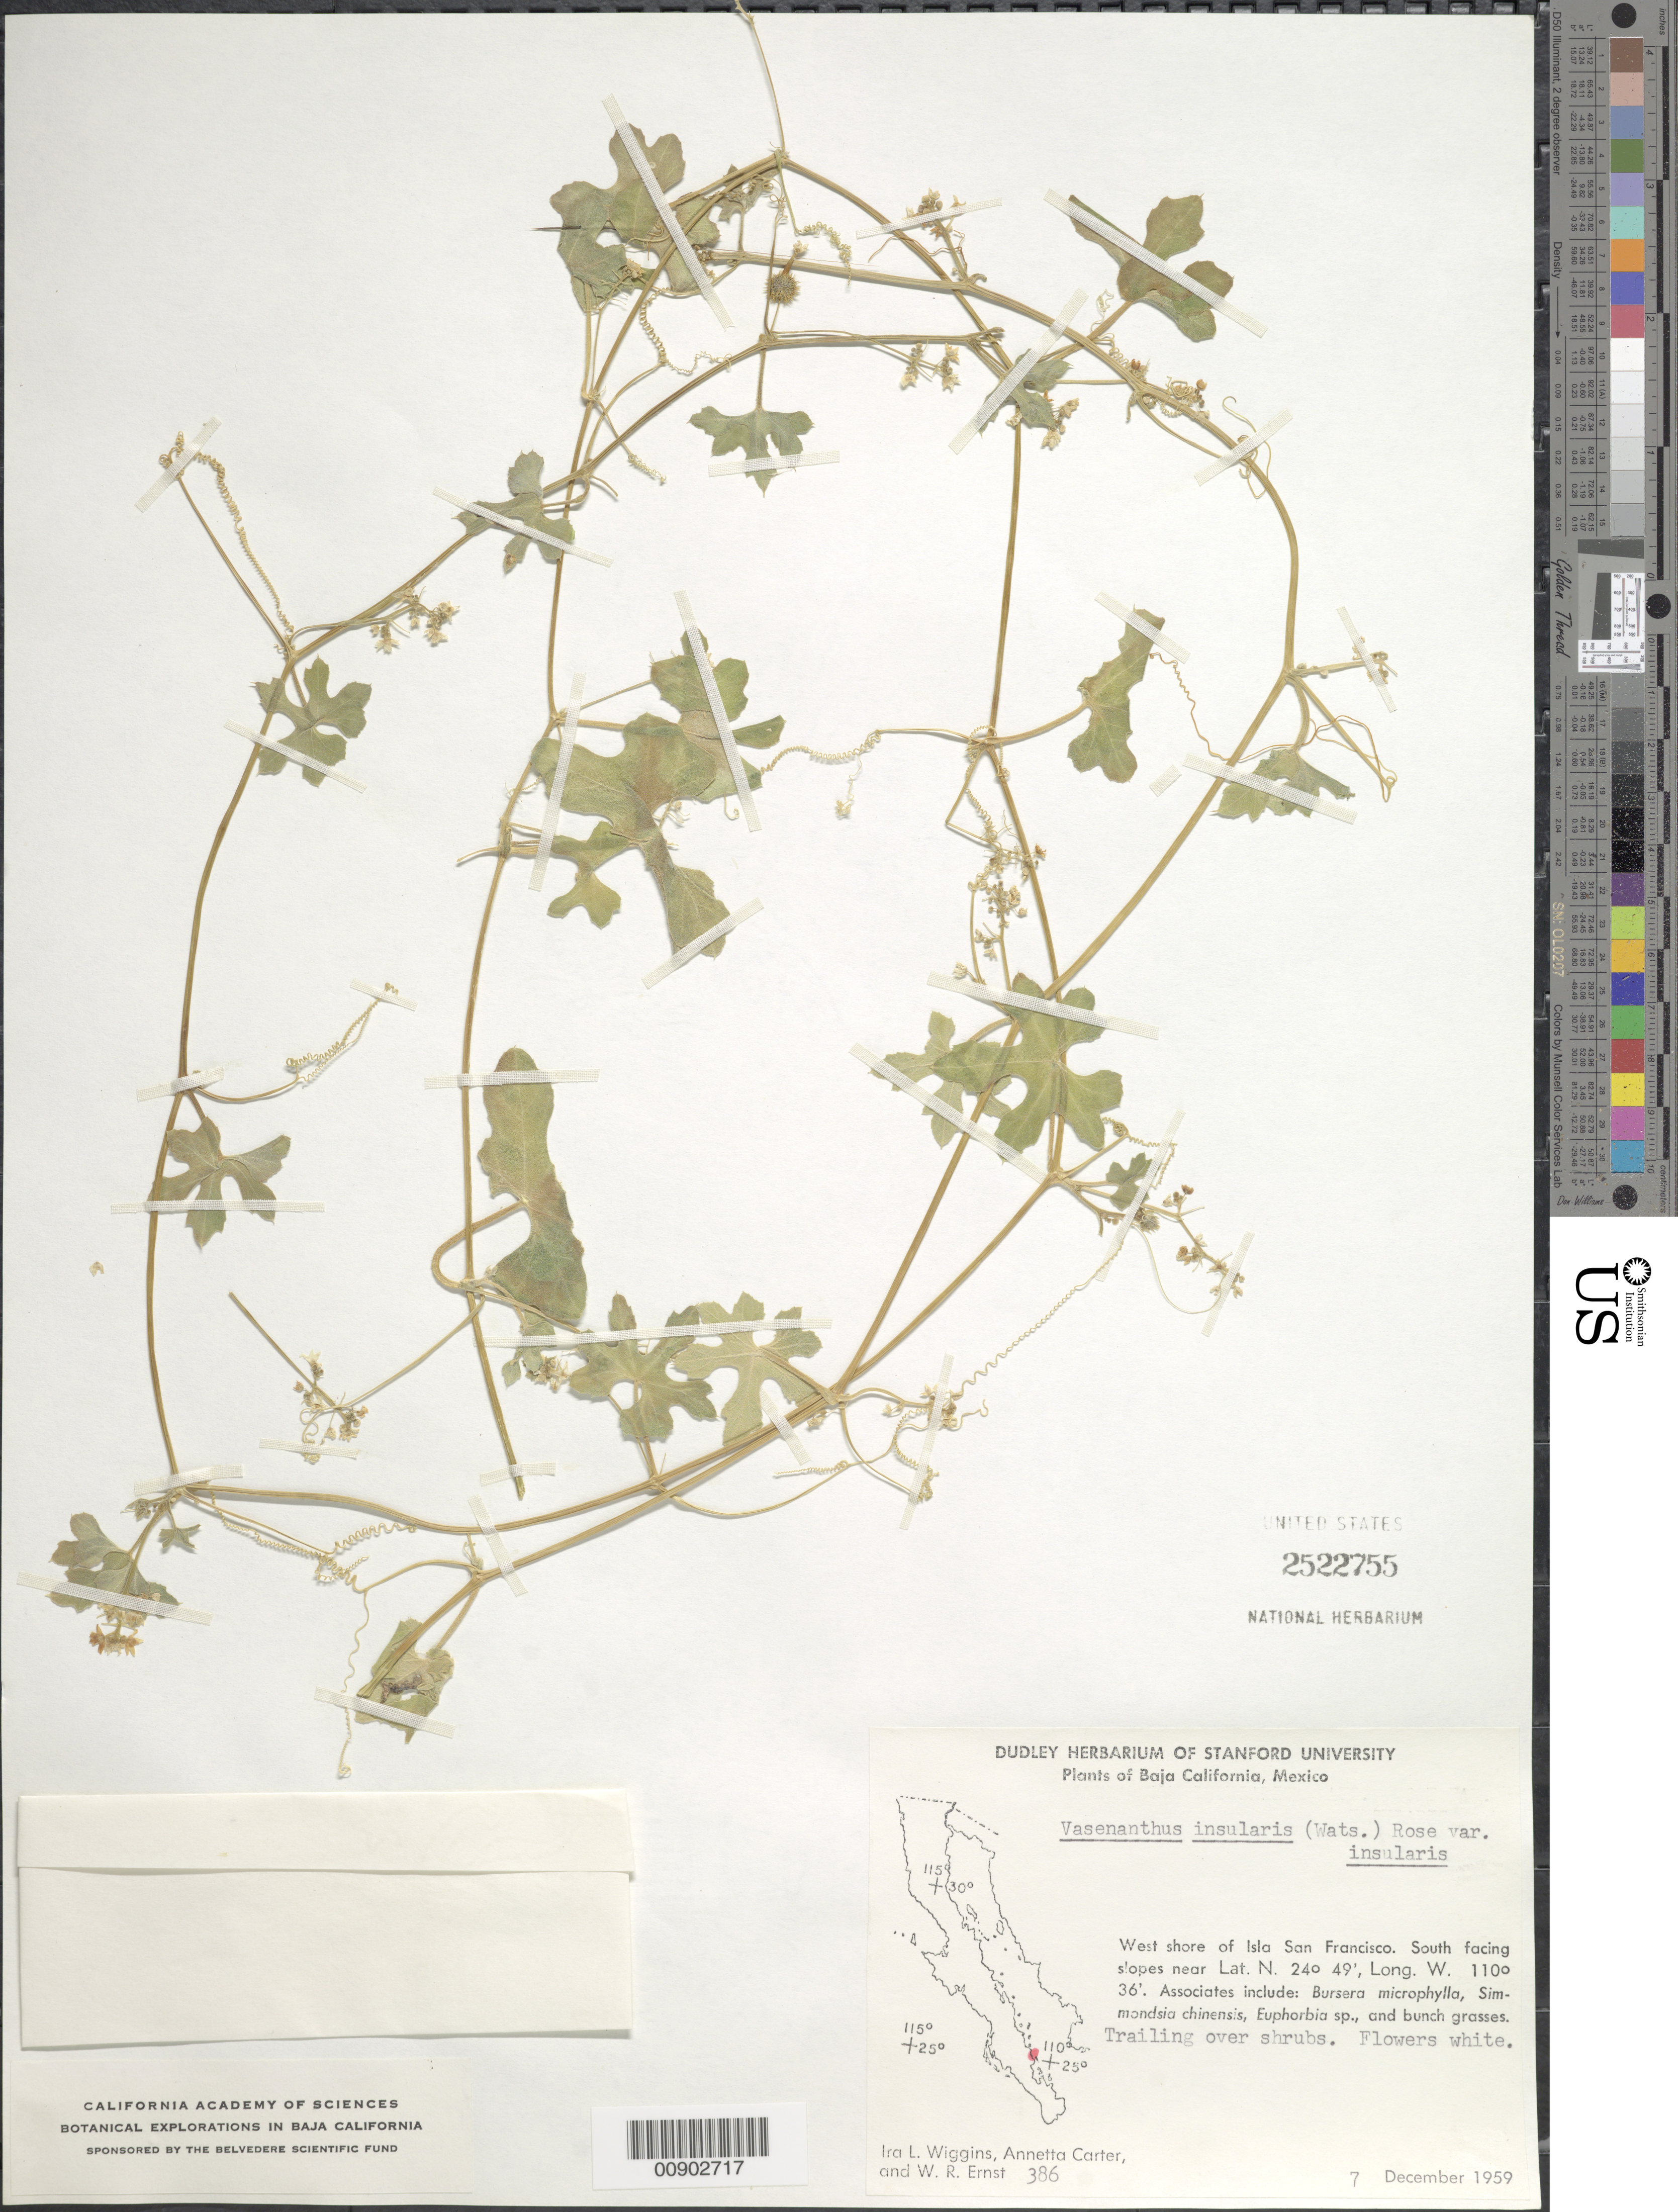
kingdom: Plantae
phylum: Tracheophyta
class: Magnoliopsida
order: Cucurbitales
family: Cucurbitaceae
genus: Echinopepon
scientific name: Echinopepon insularis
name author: S. Watson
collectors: I. L. Wiggins, A. Carter & W. R. Ernst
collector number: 386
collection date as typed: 07 Dec 1959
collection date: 1959-12-07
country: Mexico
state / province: Baja California Sur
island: Isla San Francisco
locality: West shore of Isla San Francisco. South facing slopes.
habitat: S facing slopes. Assoc.: Bursera microphylla, Simmondsia chinensis, Euphorbia sp., & bunch grasses. Trailing over shrubs.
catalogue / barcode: US 2522755